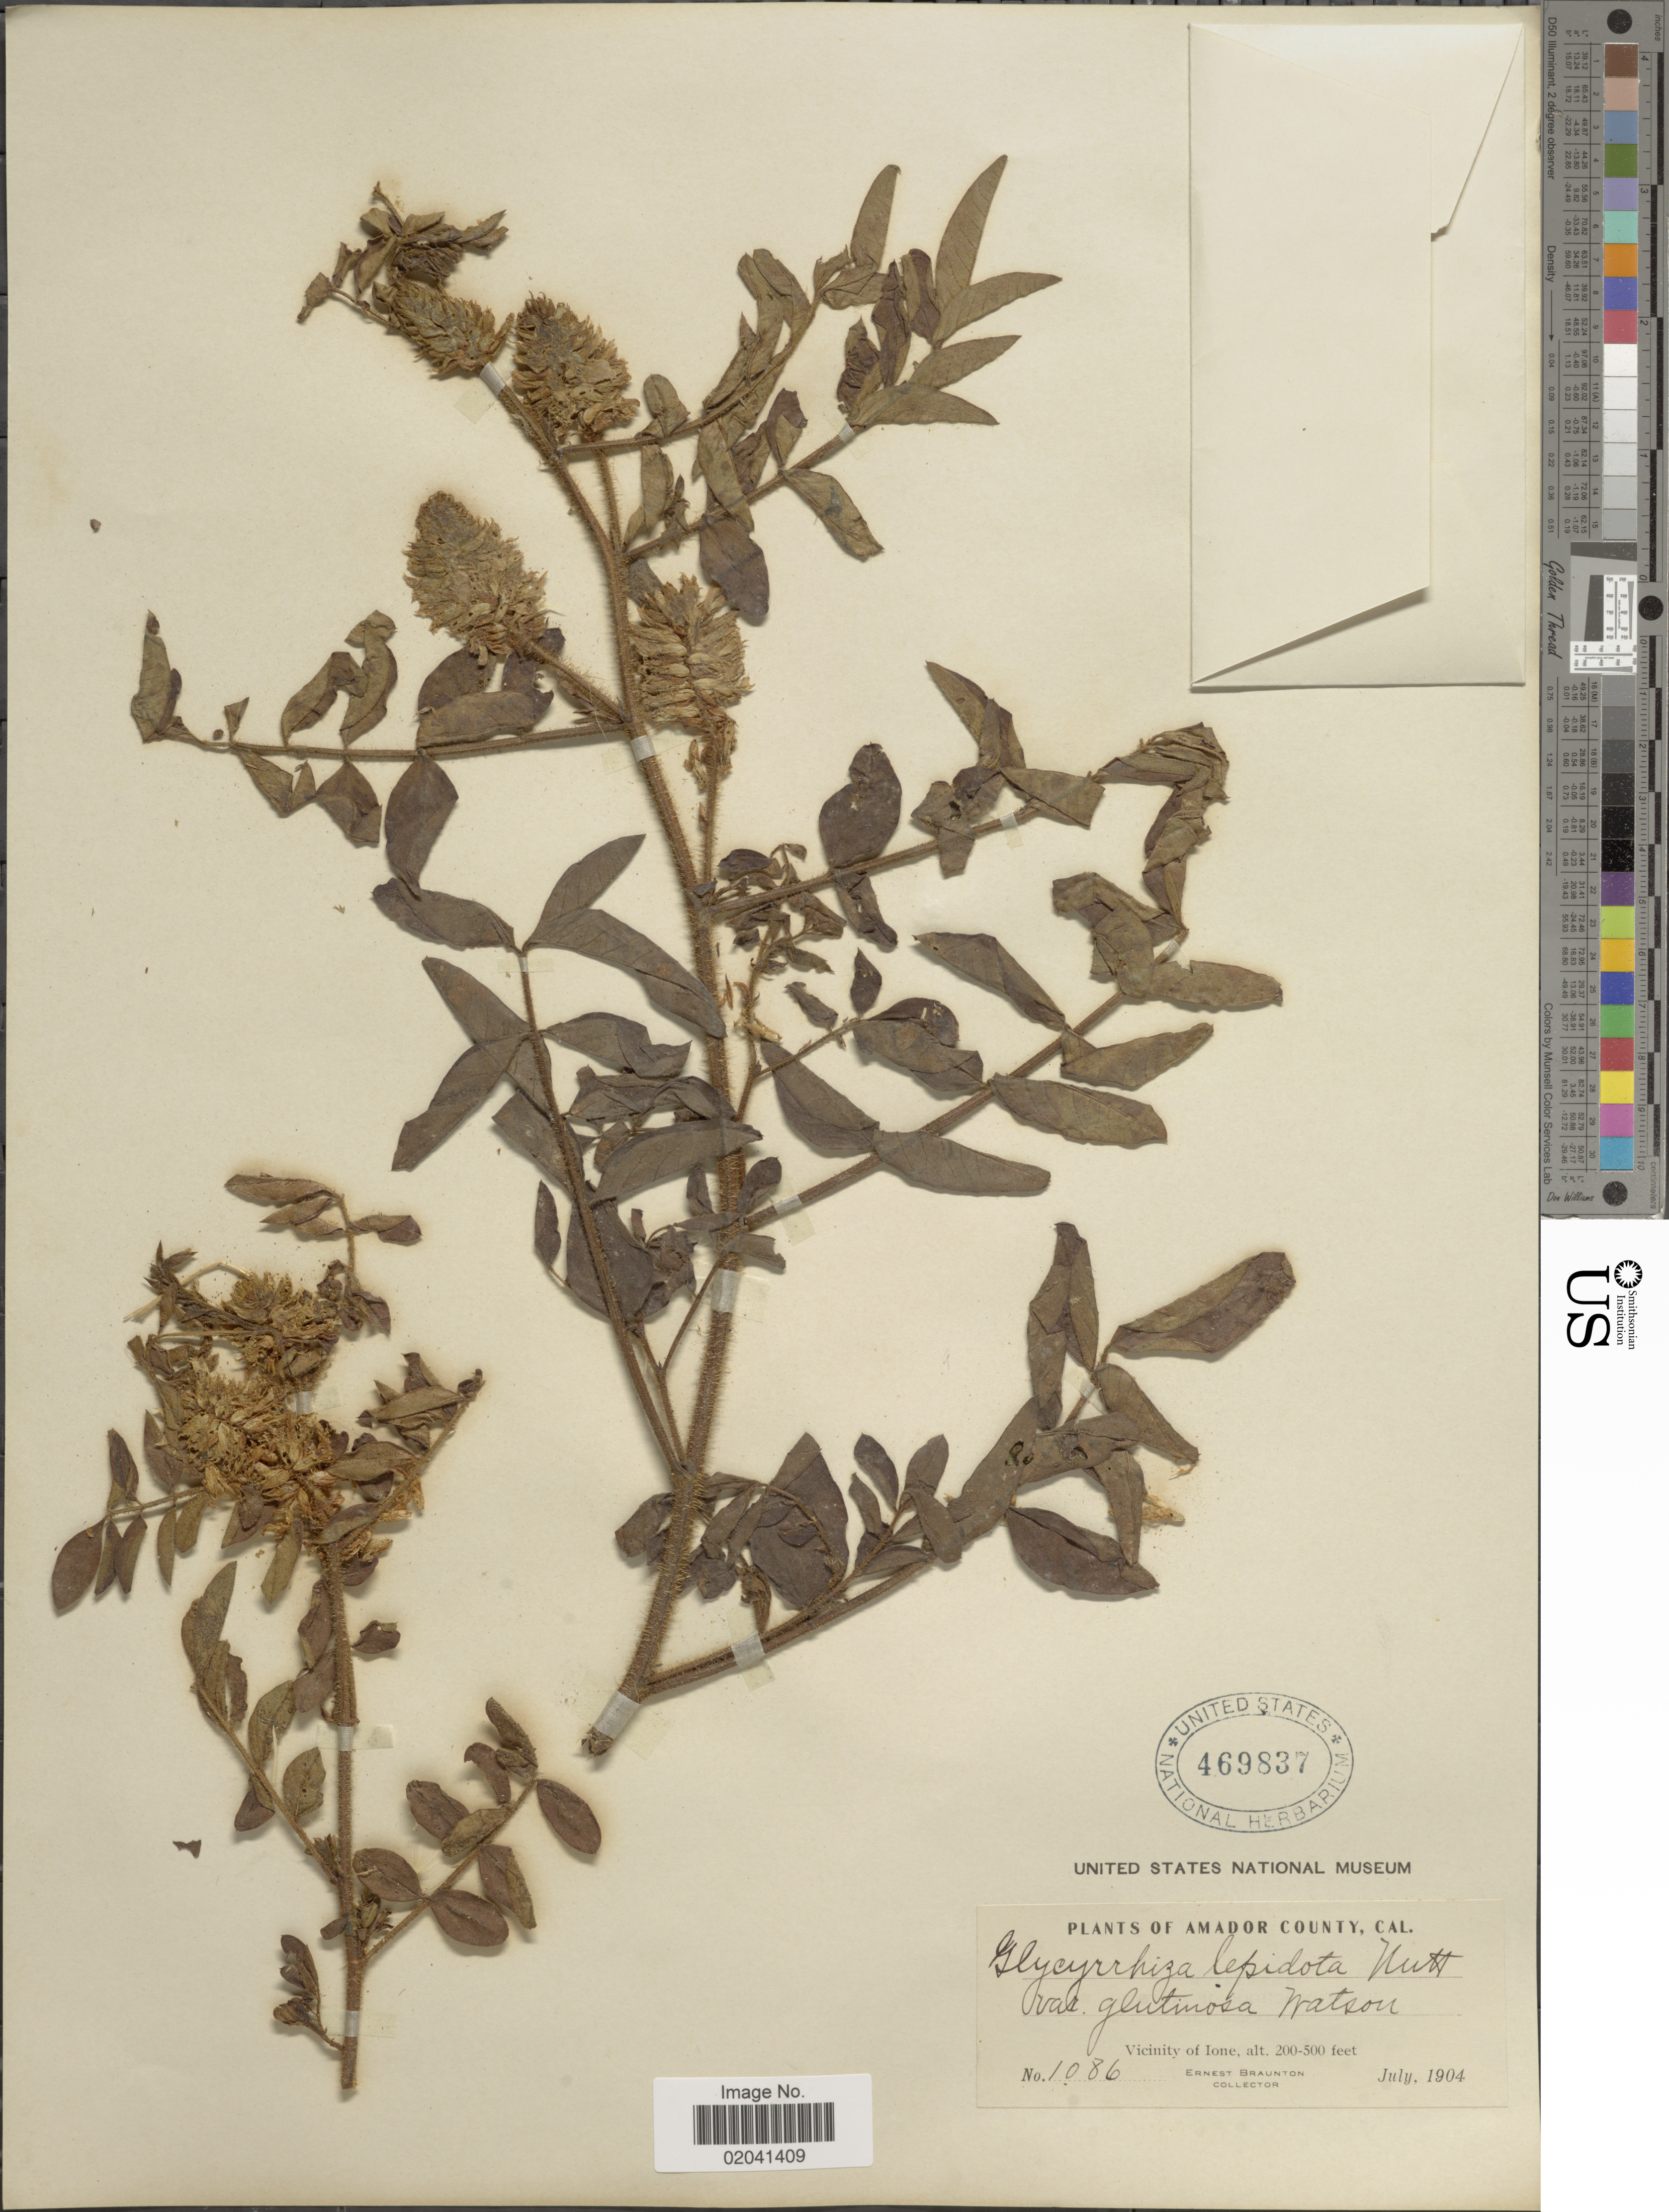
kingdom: Plantae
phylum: Tracheophyta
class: Magnoliopsida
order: Fabales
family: Fabaceae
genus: Glycyrrhiza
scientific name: Glycyrrhiza lepidota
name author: Pursh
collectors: E. Braunton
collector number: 1086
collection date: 1904-07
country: United States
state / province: California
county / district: Amador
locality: Amador County. Vicinity of Ione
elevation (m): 61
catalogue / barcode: US 469837